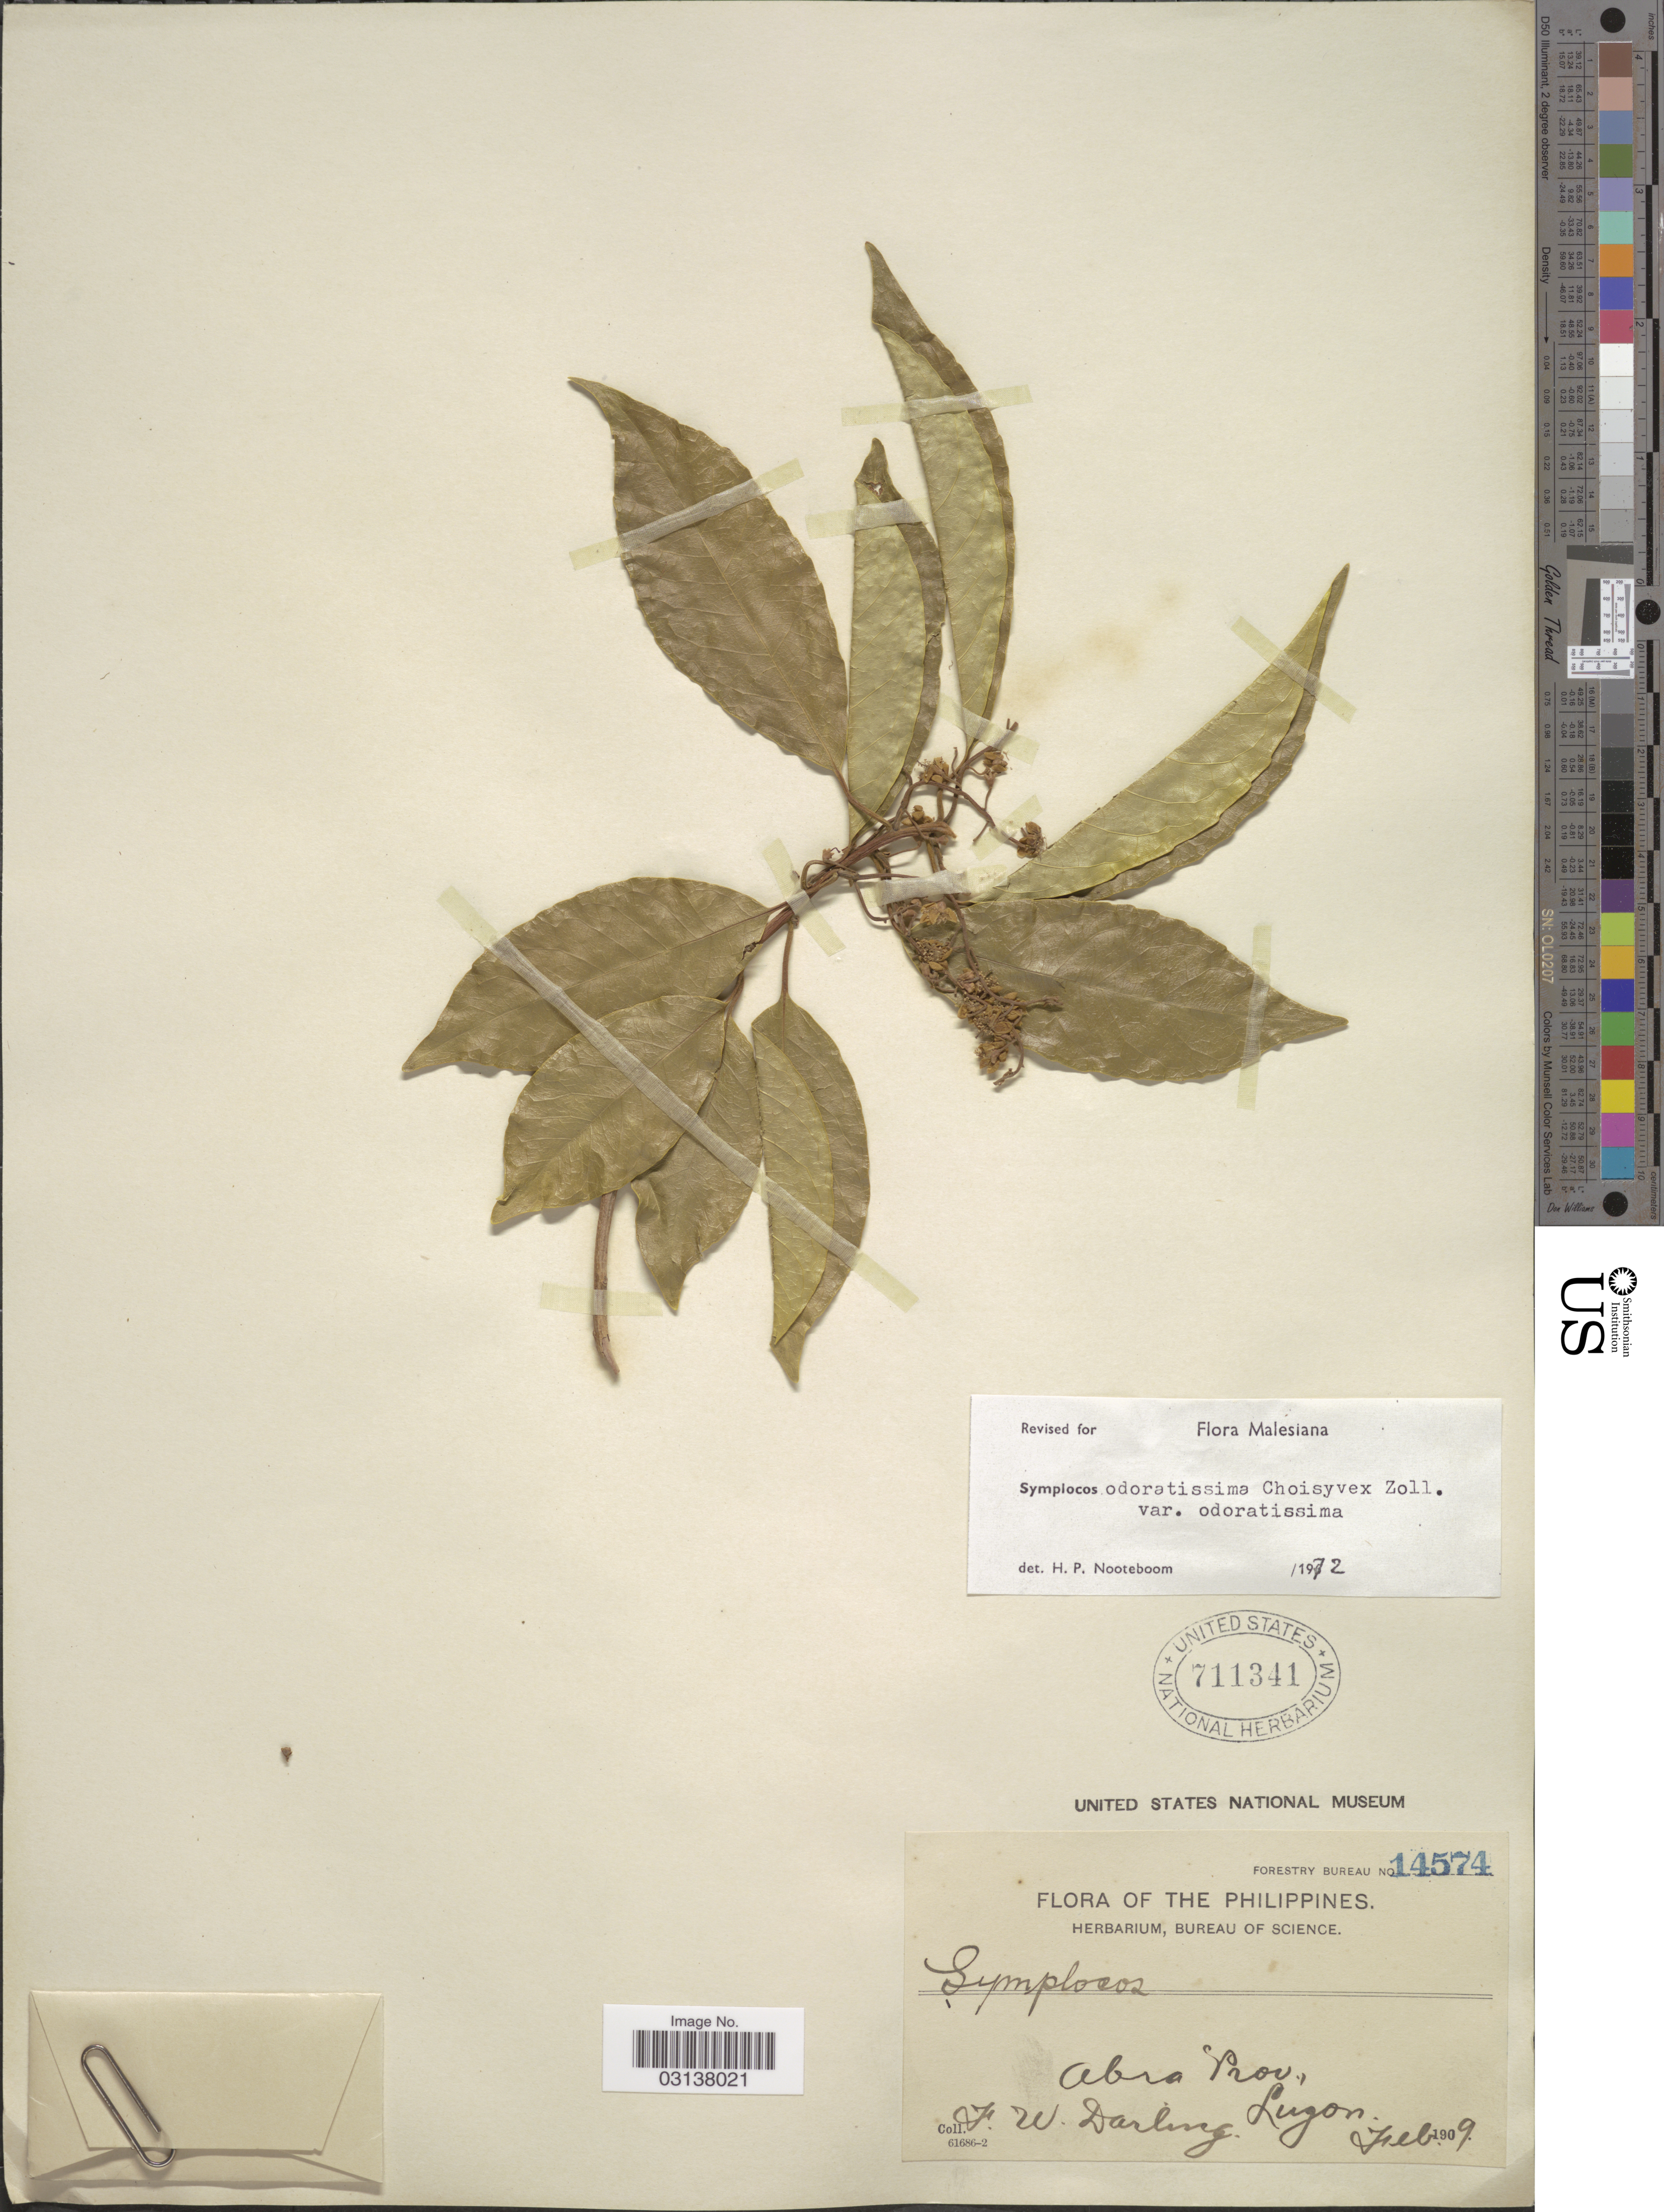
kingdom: Plantae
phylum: Tracheophyta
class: Magnoliopsida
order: Ericales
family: Symplocaceae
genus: Symplocos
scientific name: Symplocos odoratissima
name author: (Blume) Choisy ex Zoll.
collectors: F. Darling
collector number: Forestry Bureau 14574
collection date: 1909-02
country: Philippines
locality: The Philippines. Abra Prov., Luzon.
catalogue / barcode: US 711341